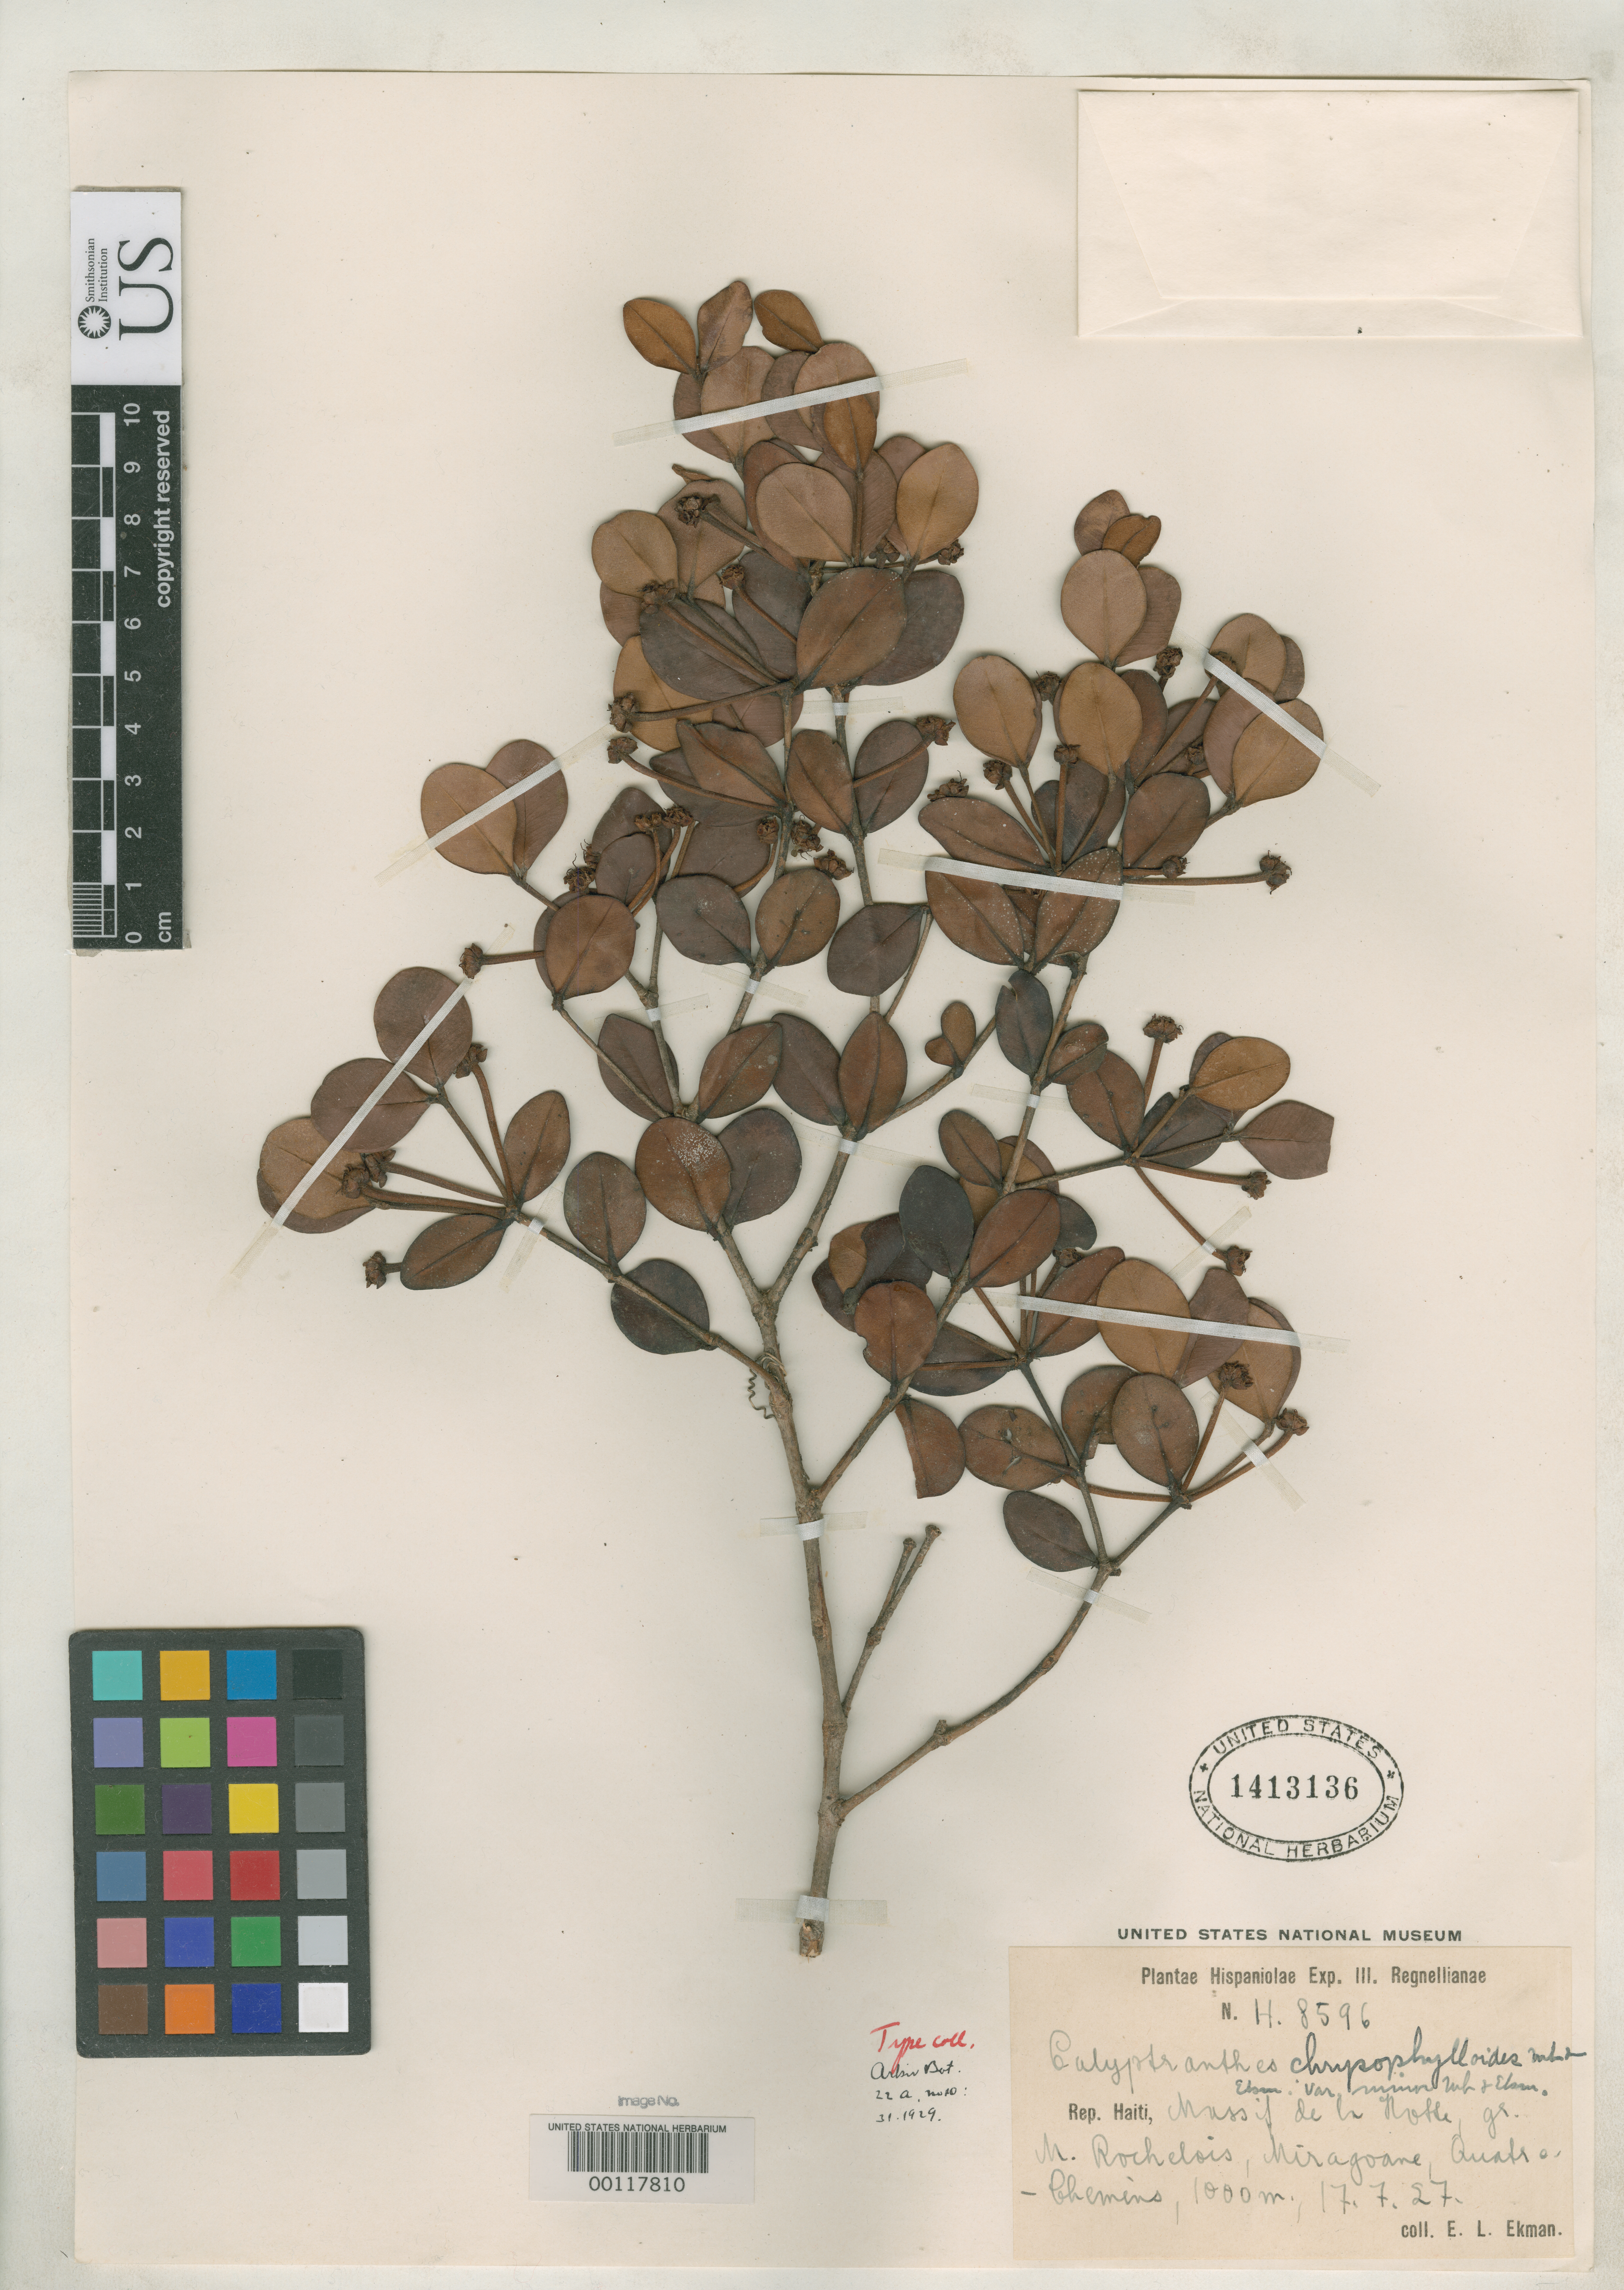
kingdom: Plantae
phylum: Tracheophyta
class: Magnoliopsida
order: Myrtales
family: Myrtaceae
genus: Calyptranthes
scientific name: Calyptranthes chrysophylloides var. minor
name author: Urb. & Ekman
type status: Isotype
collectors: E. L. Ekman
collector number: H 8596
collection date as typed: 17 Jul 1927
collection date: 1927-07-17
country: Haiti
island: Hispaniola Island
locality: Massif de Lahotte, morne Rochelois, prope Miragoane.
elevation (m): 1000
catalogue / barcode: US 1413136